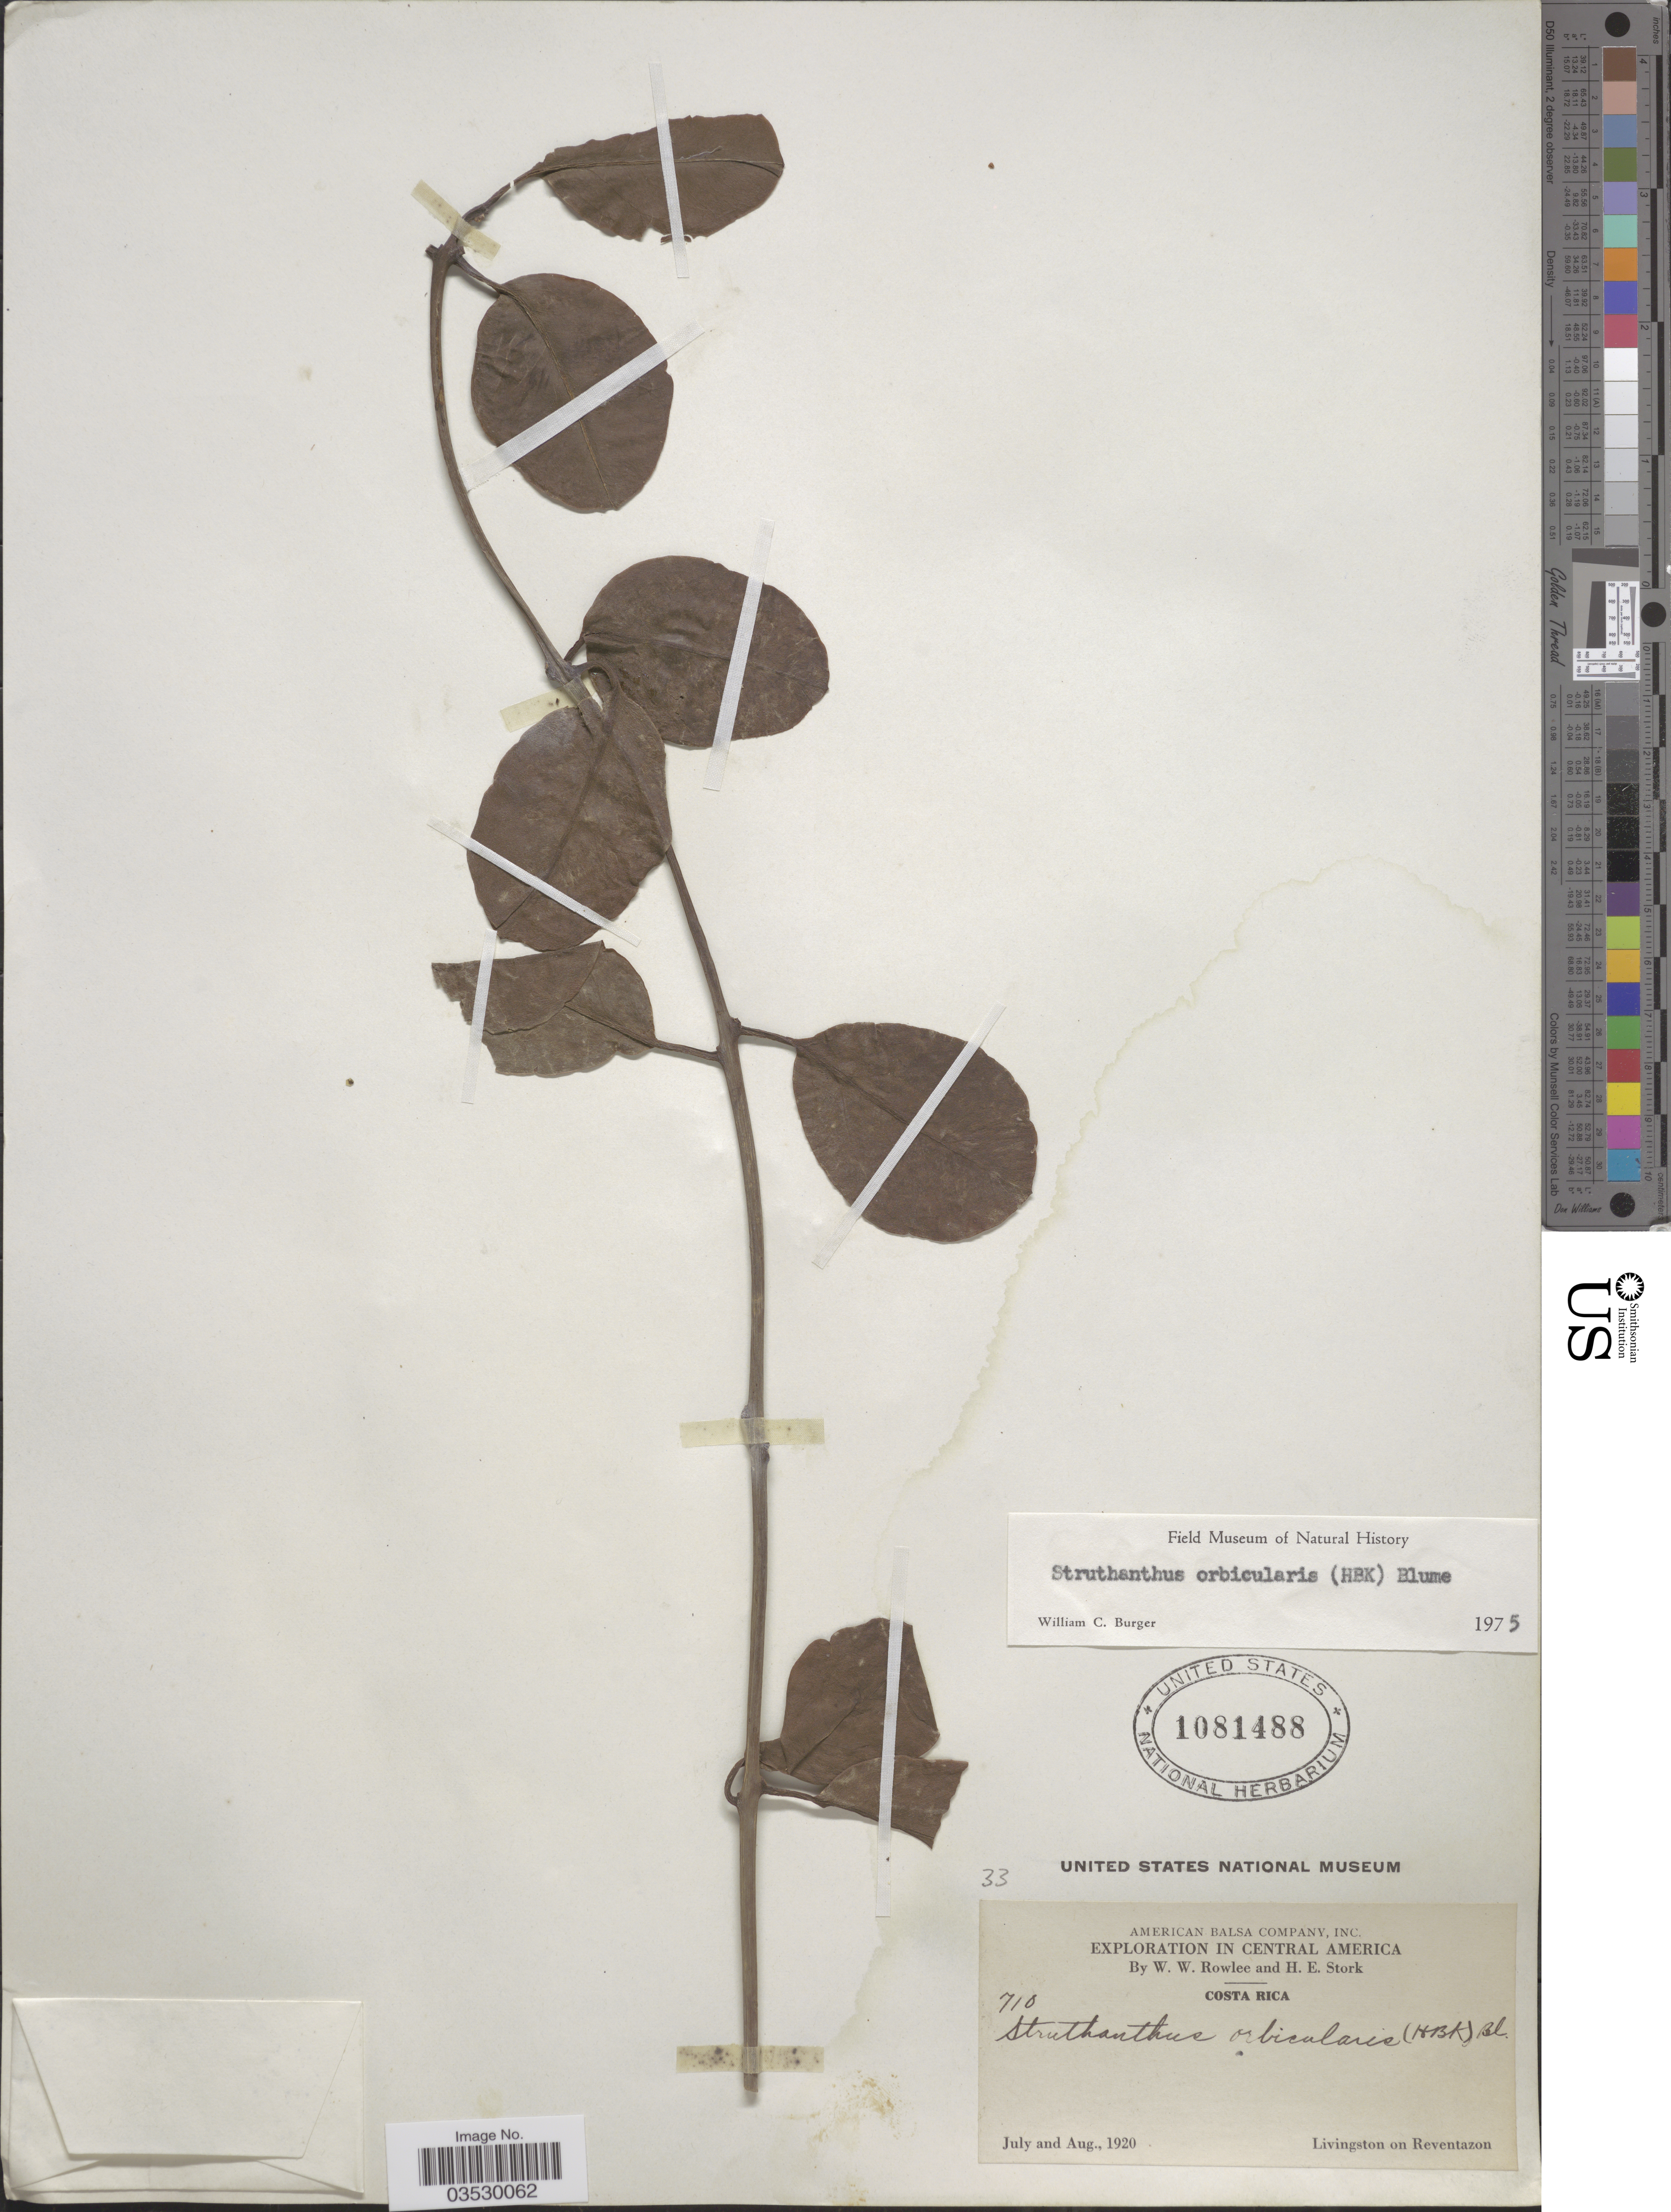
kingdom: Plantae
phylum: Tracheophyta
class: Magnoliopsida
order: Santalales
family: Loranthaceae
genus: Struthanthus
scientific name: Struthanthus orbicularis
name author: (Kunth) Blume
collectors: W. W. Rowlee & H. E. Stork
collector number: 710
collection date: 1920-07/1920-08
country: Costa Rica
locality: Livingston on Reventazon.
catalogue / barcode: US 1081488